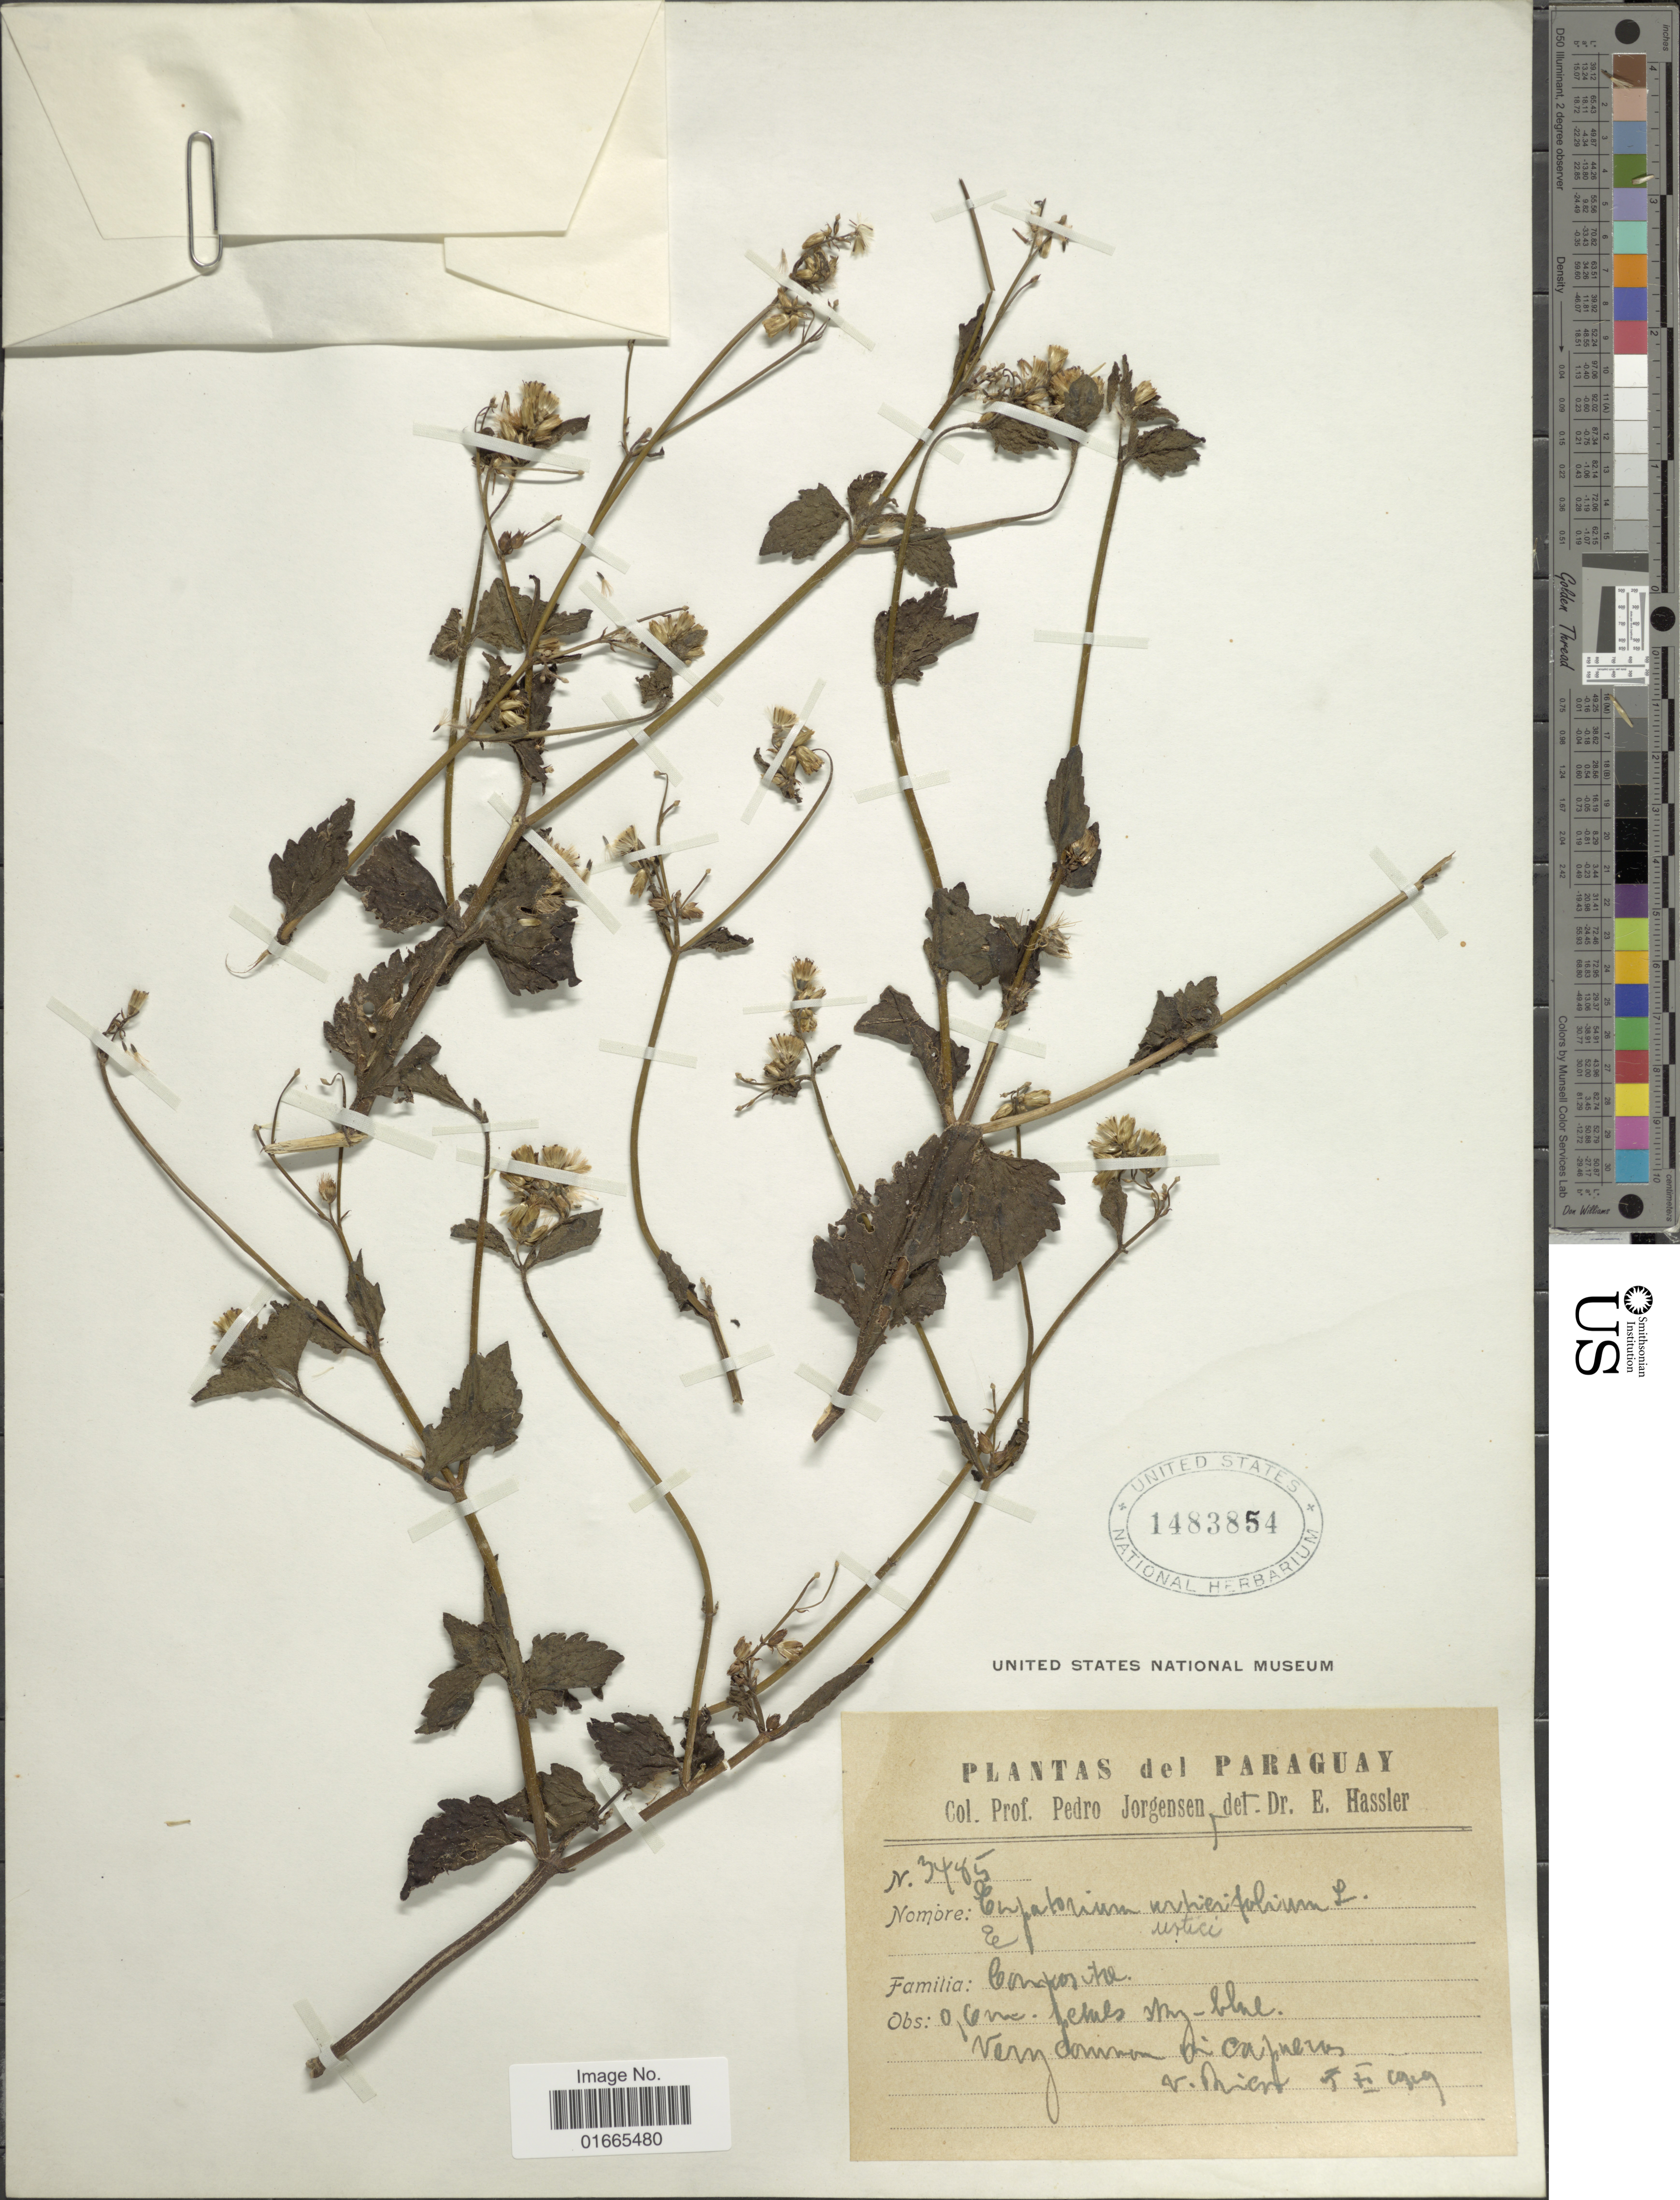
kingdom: Plantae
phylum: Tracheophyta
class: Magnoliopsida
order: Asterales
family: Asteraceae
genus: Praxelis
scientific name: Praxelis clematidea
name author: (Griseb.) R.M. King & H. Rob.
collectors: P. Jörgensen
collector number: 3485*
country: Paraguay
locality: Paraguay.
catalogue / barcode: US 1483854